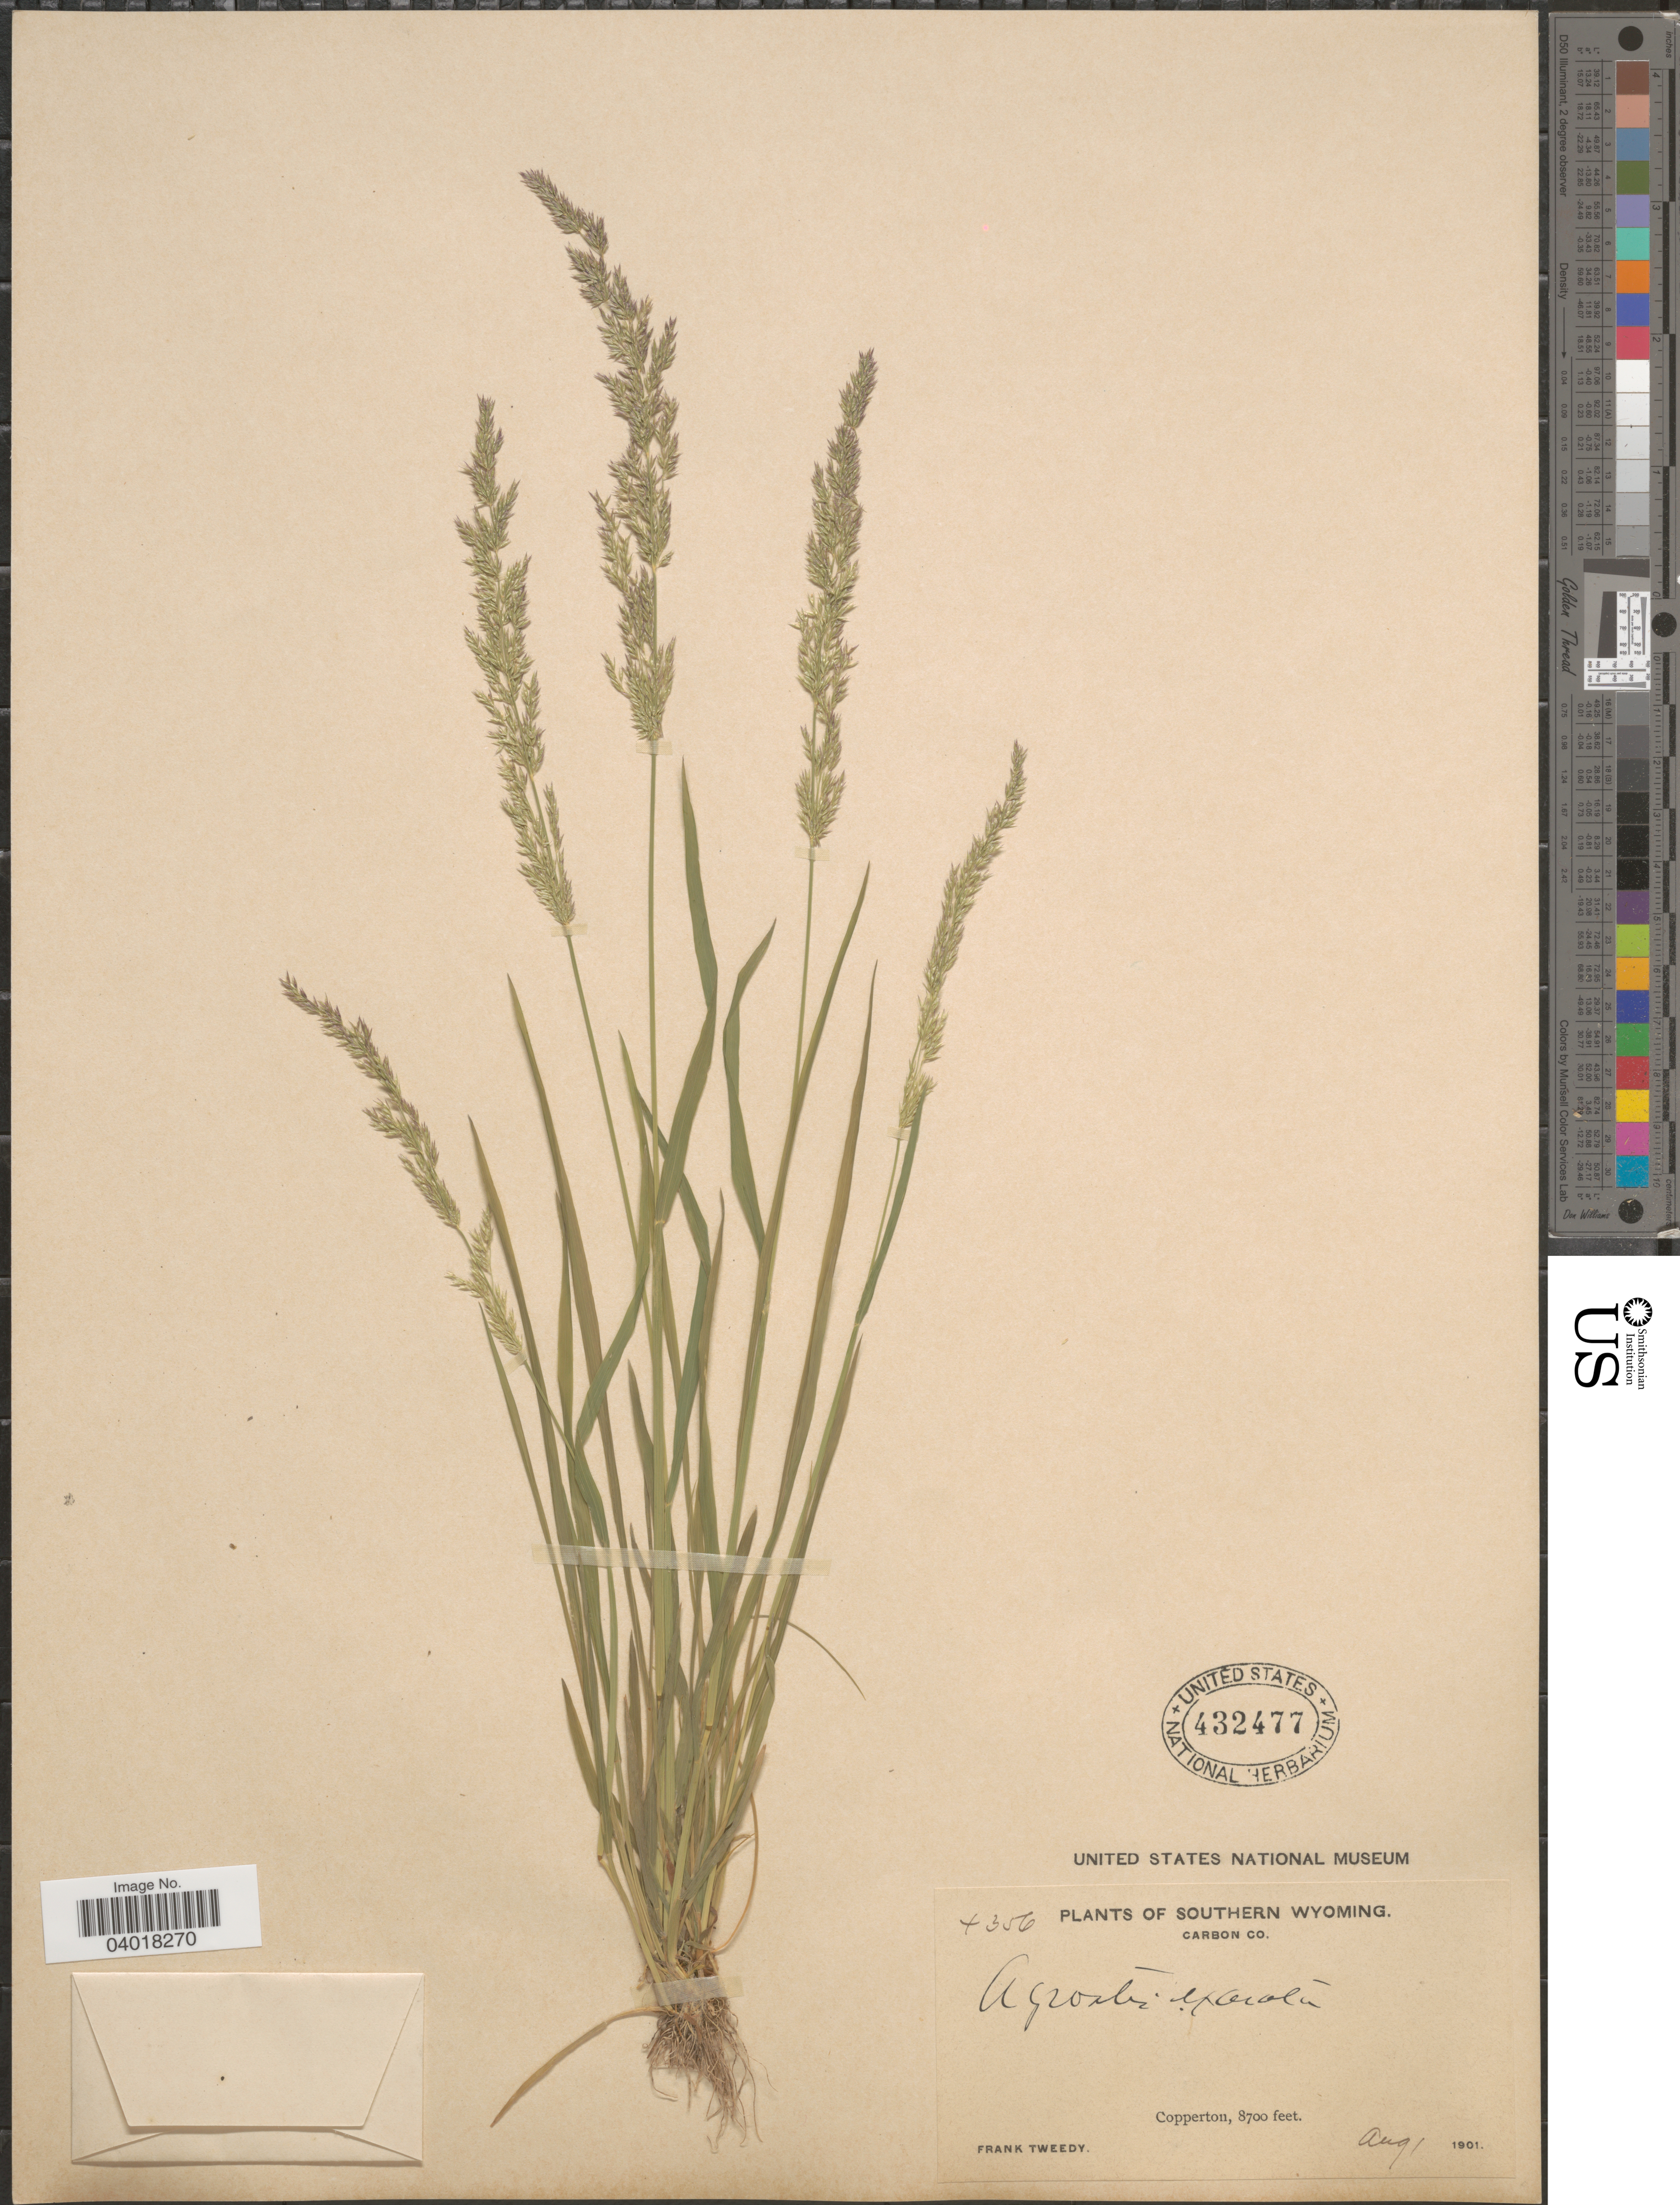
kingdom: Plantae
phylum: Tracheophyta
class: Liliopsida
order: Poales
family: Poaceae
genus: Agrostis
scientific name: Agrostis exarata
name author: Trin.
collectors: F. Tweedy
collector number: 4356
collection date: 1901-08-01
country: United States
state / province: Wyoming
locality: Southern Wyoming. Carbon Co. Copperton.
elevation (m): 2652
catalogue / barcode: US 432477